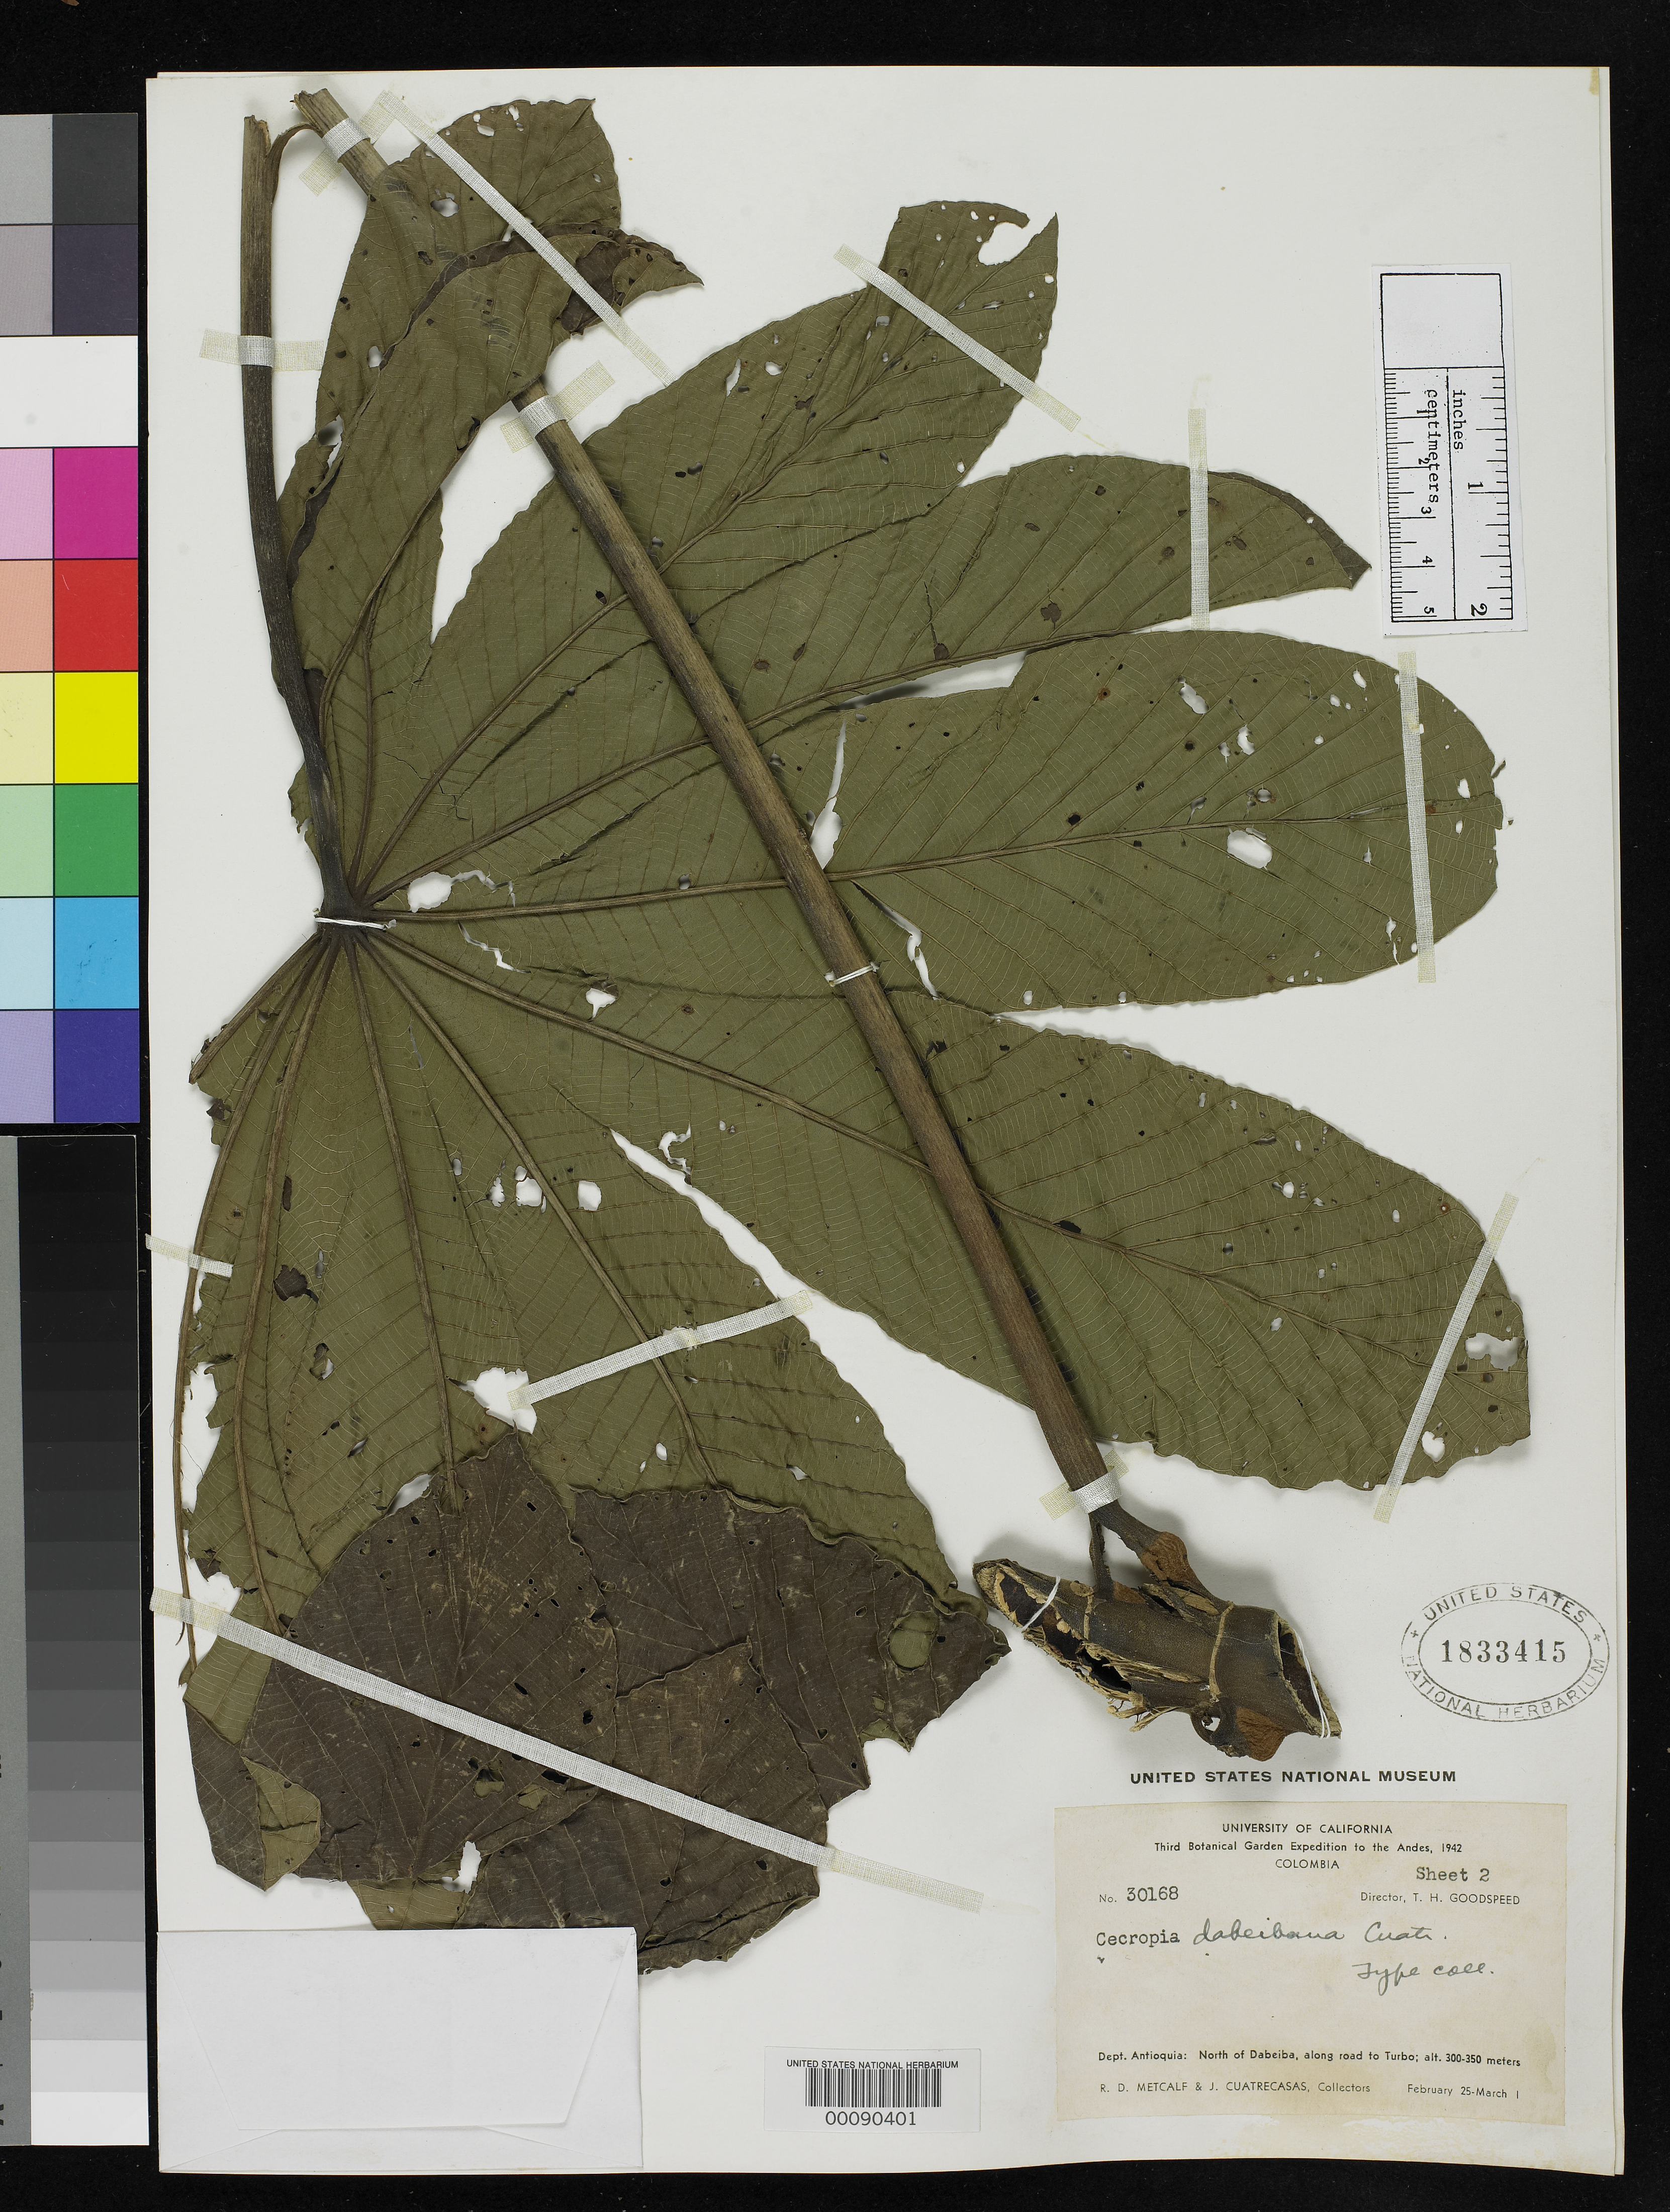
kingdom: Plantae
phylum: Tracheophyta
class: Magnoliopsida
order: Rosales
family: Urticaceae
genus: Cecropia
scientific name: Cecropia dabeibana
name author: Cuatrec.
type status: Type Collection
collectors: J. Cuatrecasas & R. D. Metcalf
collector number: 30168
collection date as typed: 25 Feb 1942 to 01 Mar 1952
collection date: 1942-02-25/1952-03-01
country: Colombia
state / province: Antioquia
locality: N of Dabeiba, along road to Turbo.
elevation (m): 300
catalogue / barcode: US 1833415